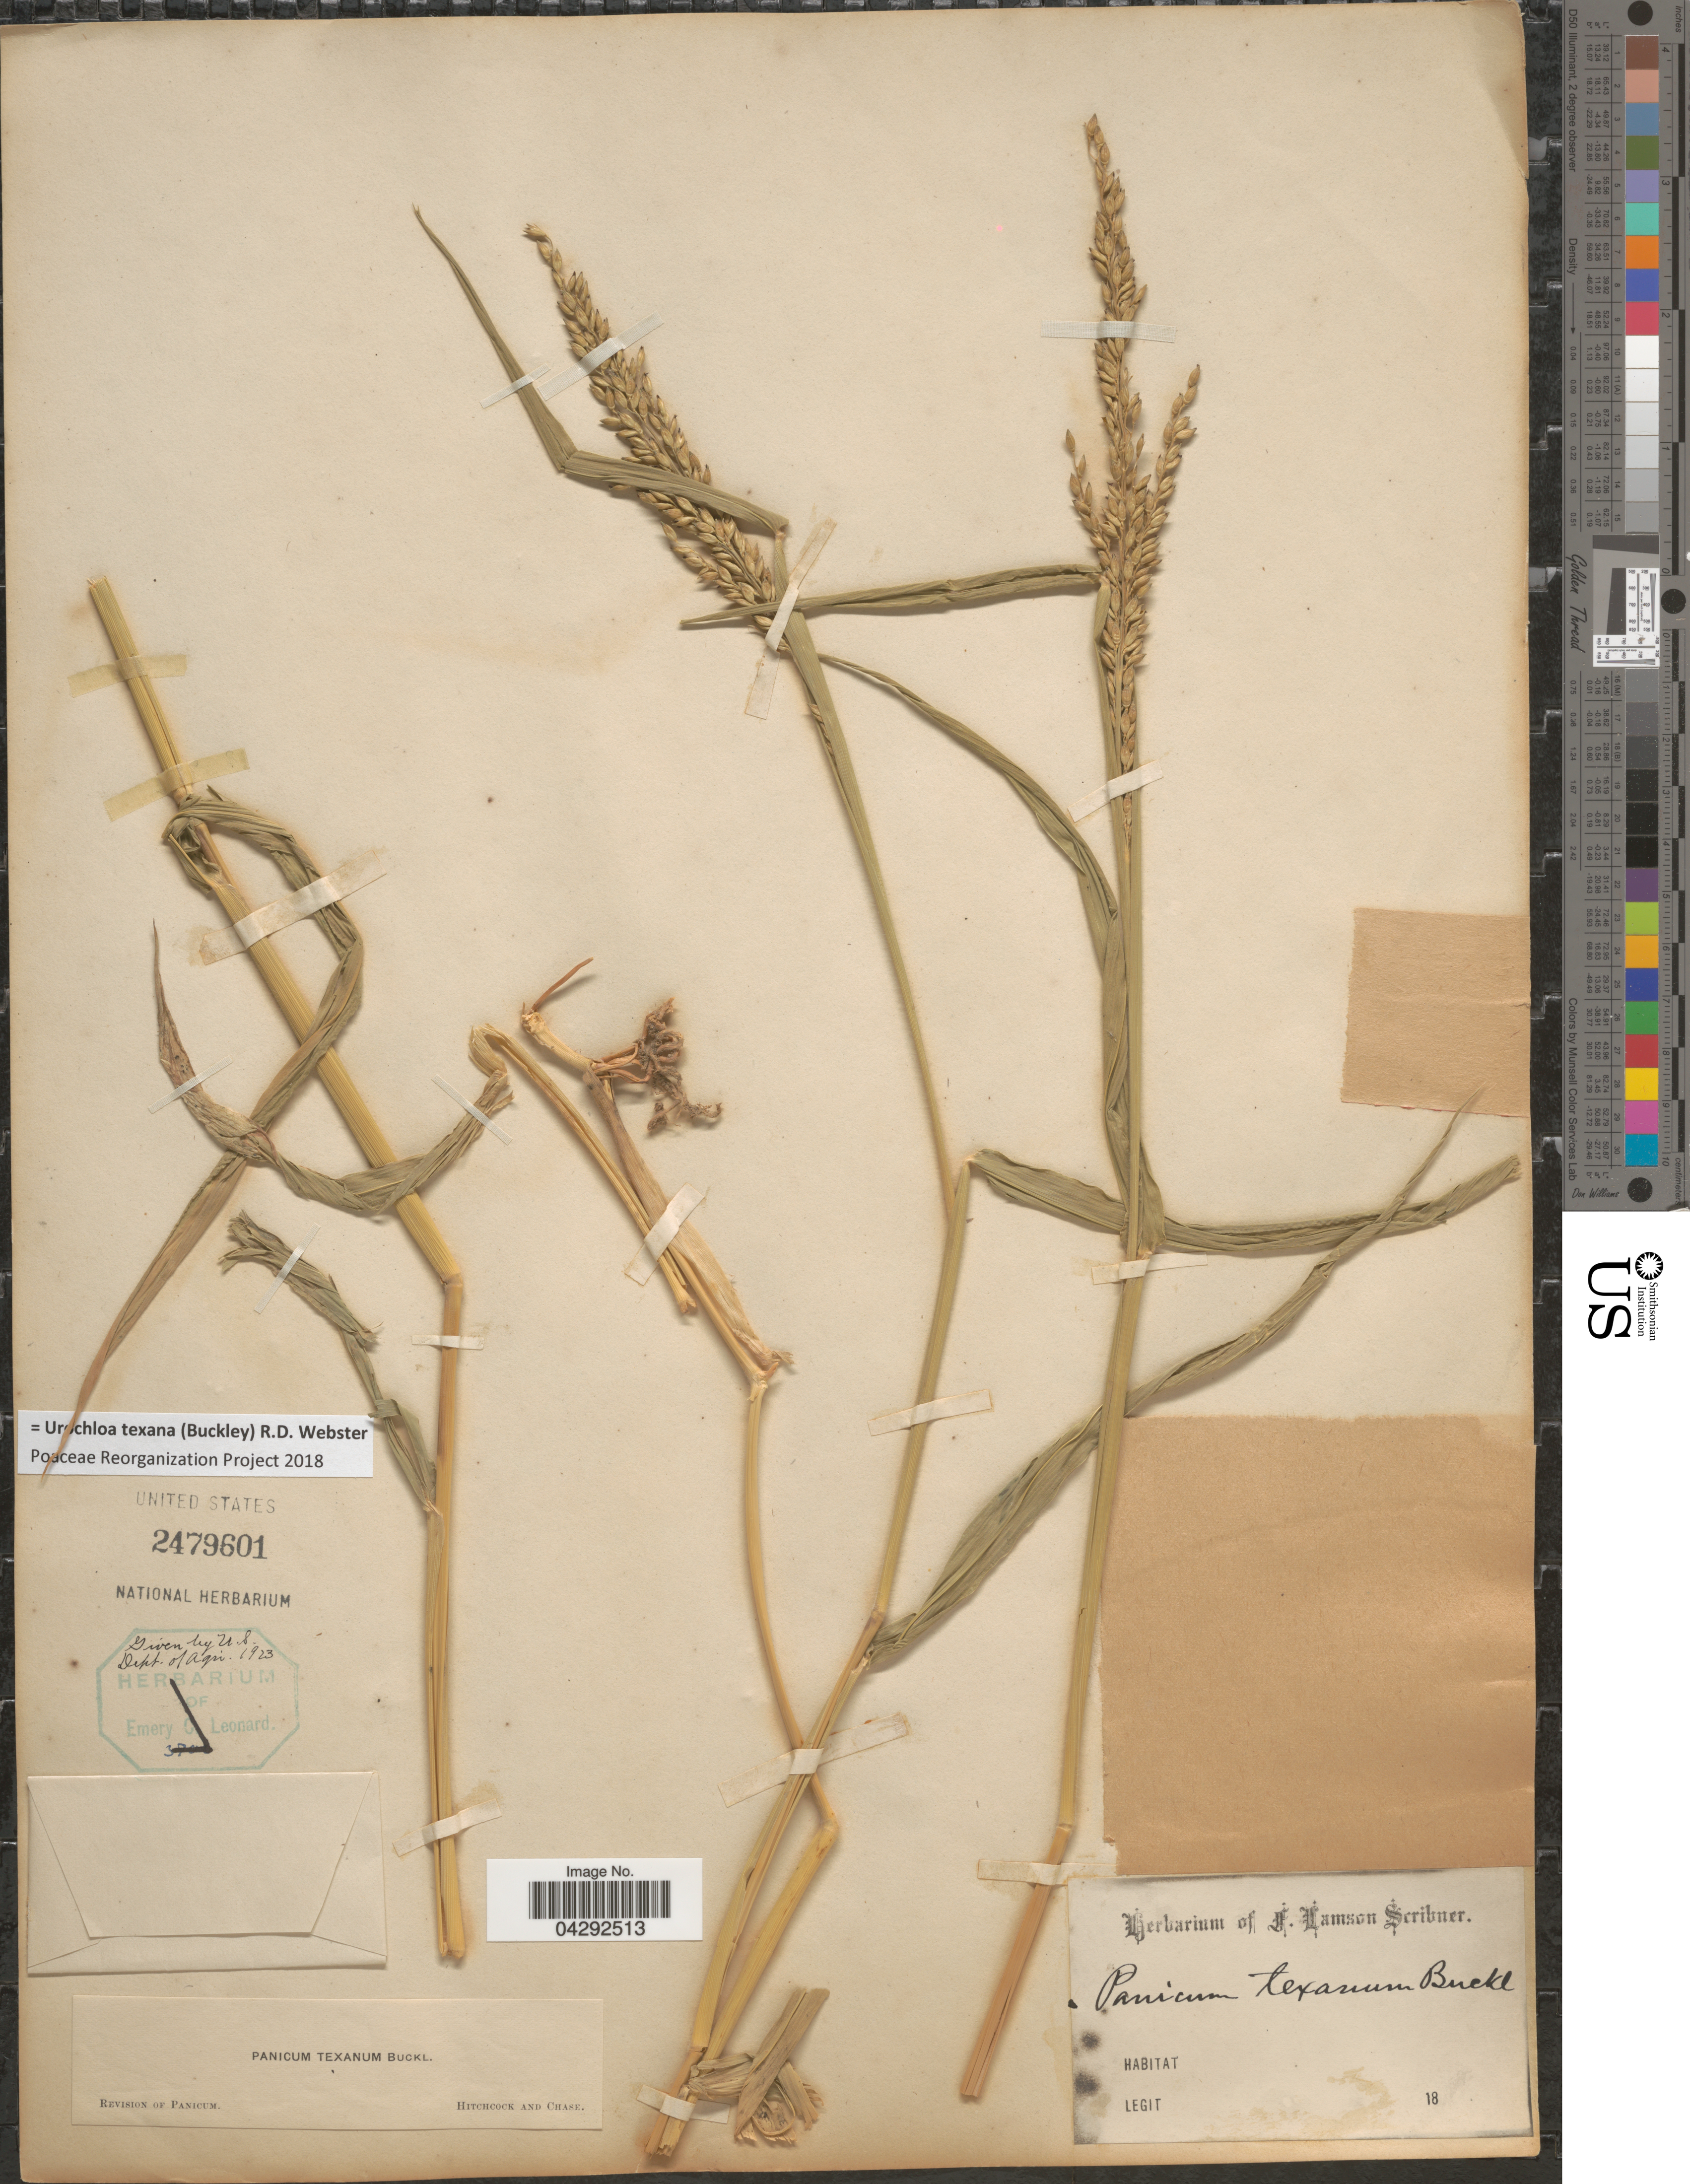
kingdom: Plantae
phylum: Tracheophyta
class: Liliopsida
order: Poales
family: Poaceae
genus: Urochloa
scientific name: Urochloa texana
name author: (Buckley) R.D. Webster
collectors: ex herb. F. Lamson Scribner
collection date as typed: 18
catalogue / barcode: US 2479601